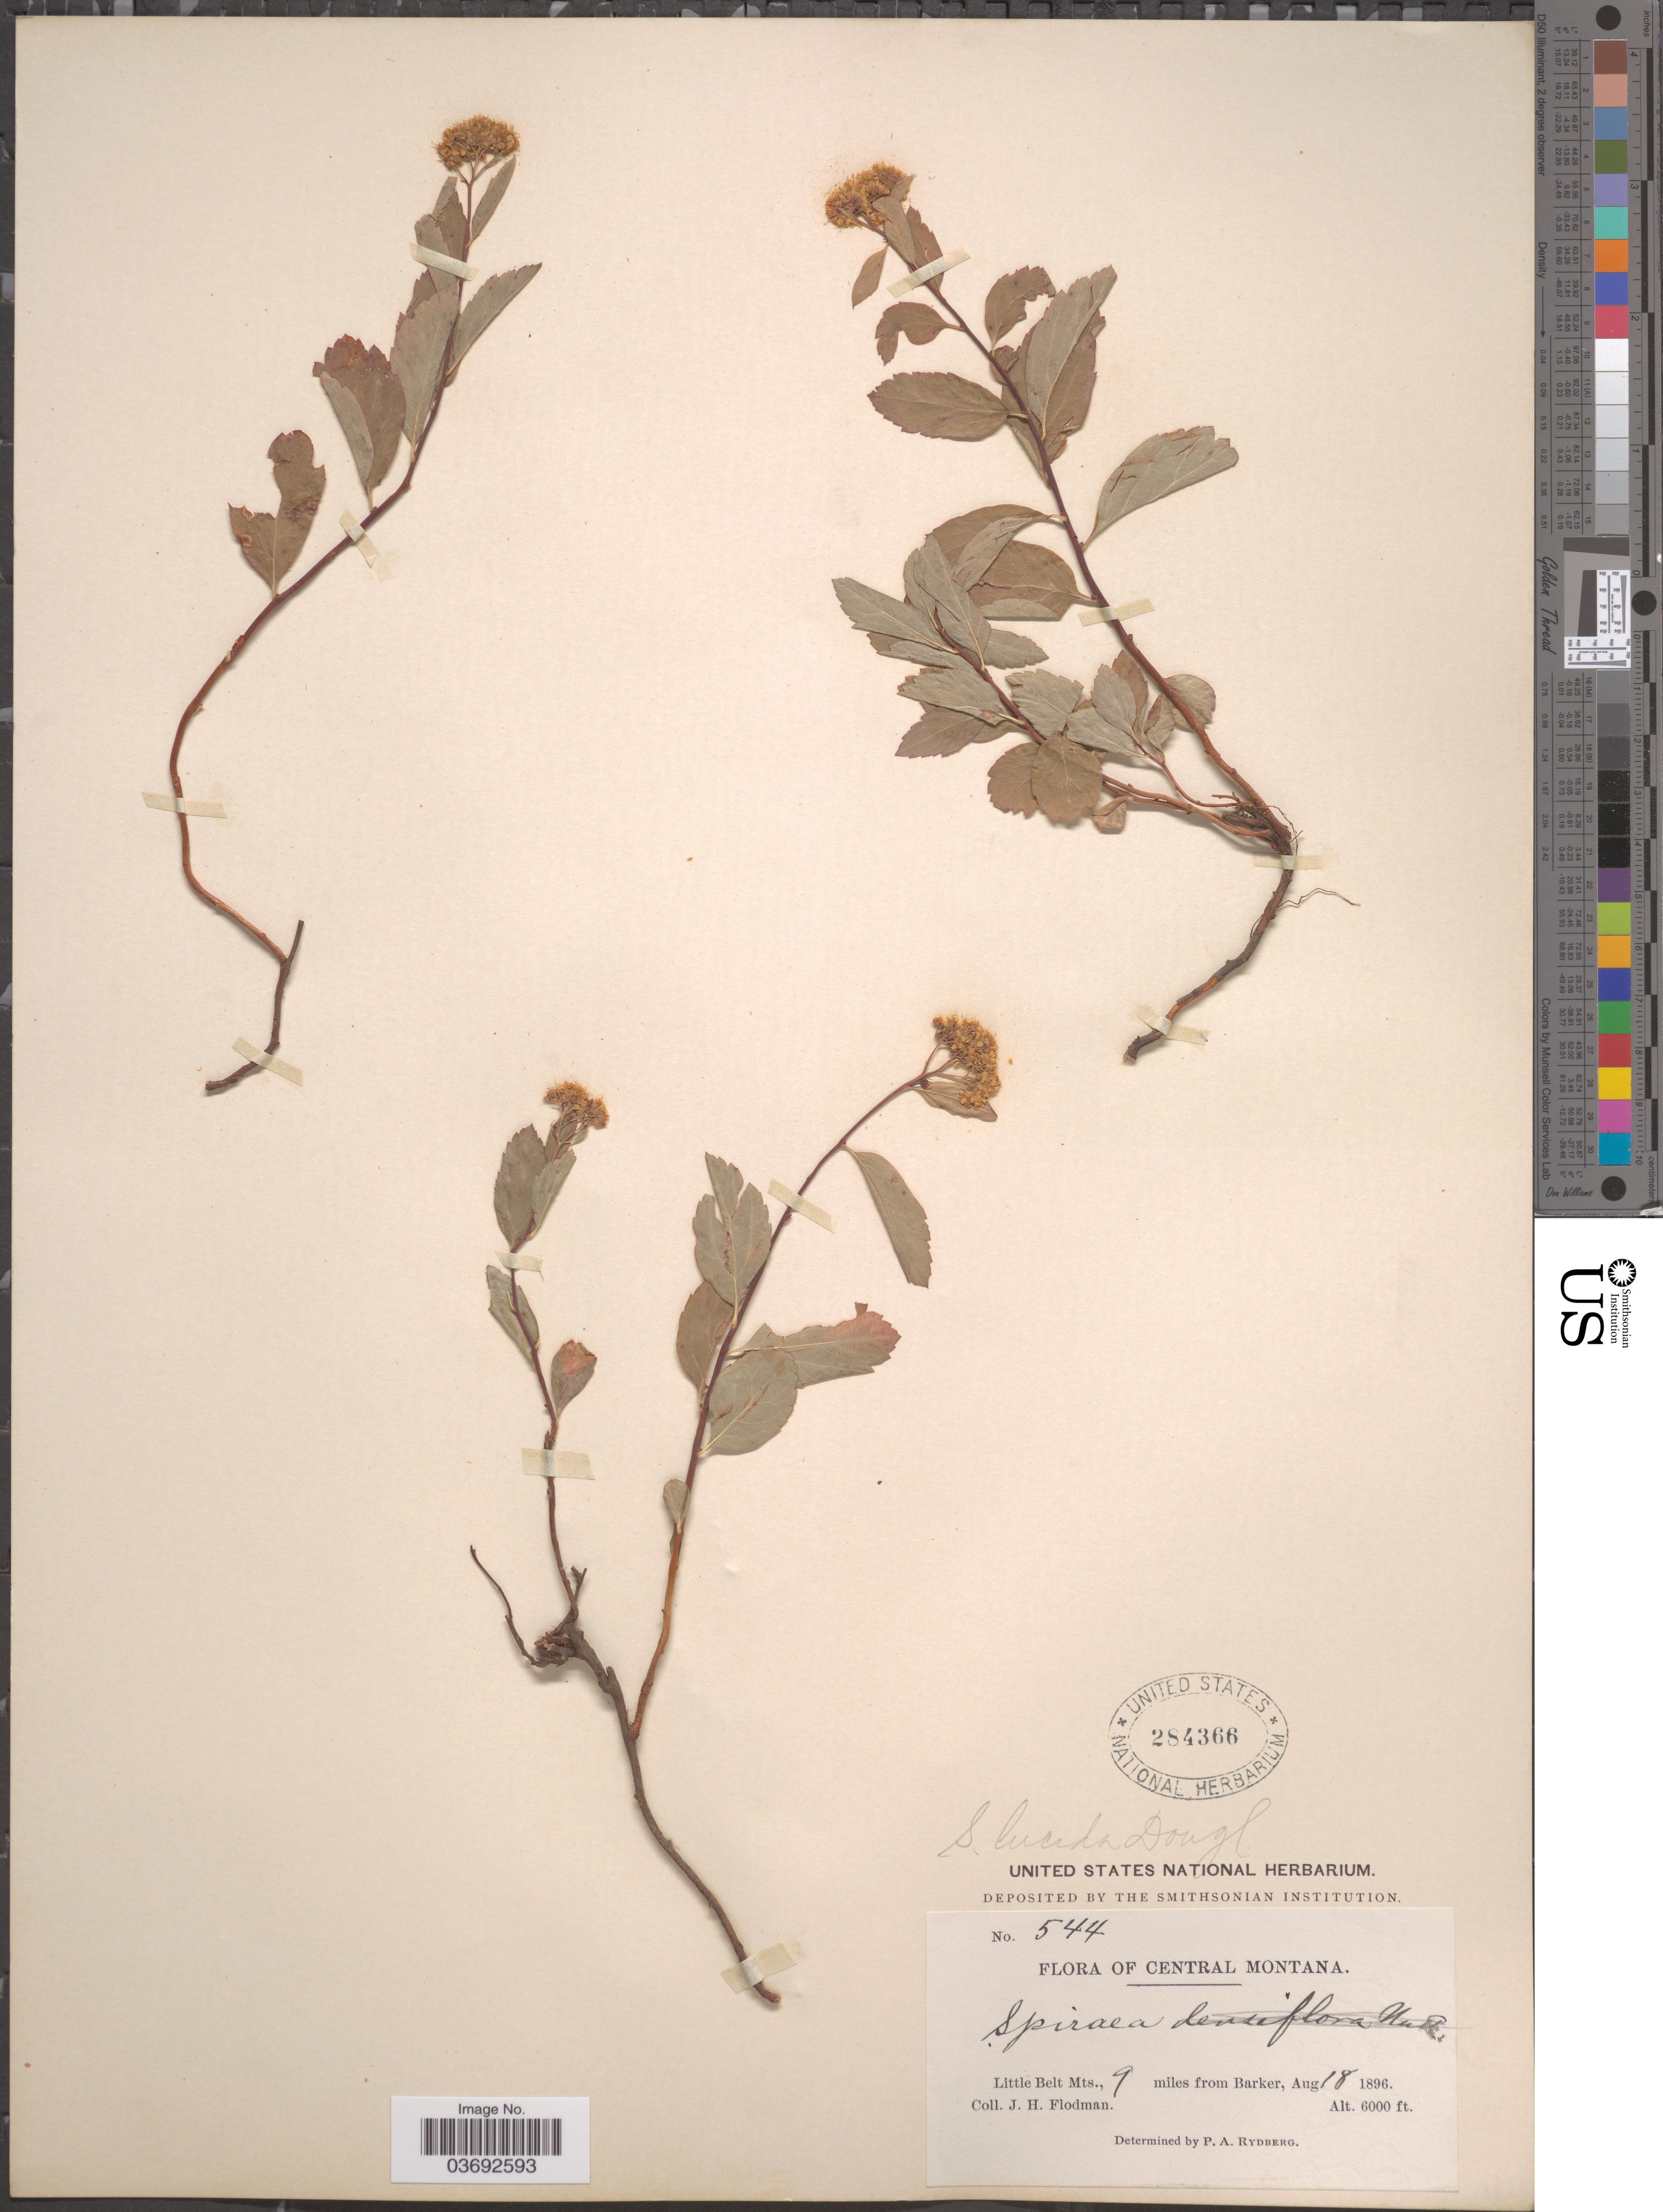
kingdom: Plantae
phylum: Tracheophyta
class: Magnoliopsida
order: Rosales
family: Rosaceae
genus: Spiraea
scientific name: Spiraea lucida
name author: Douglas ex Greene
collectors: J. Flodman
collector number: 544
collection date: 1896-08-18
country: United States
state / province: Montana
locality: Central Montana. Little Belt Mts., 9 miles from Barker.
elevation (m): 1829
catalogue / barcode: US 284366